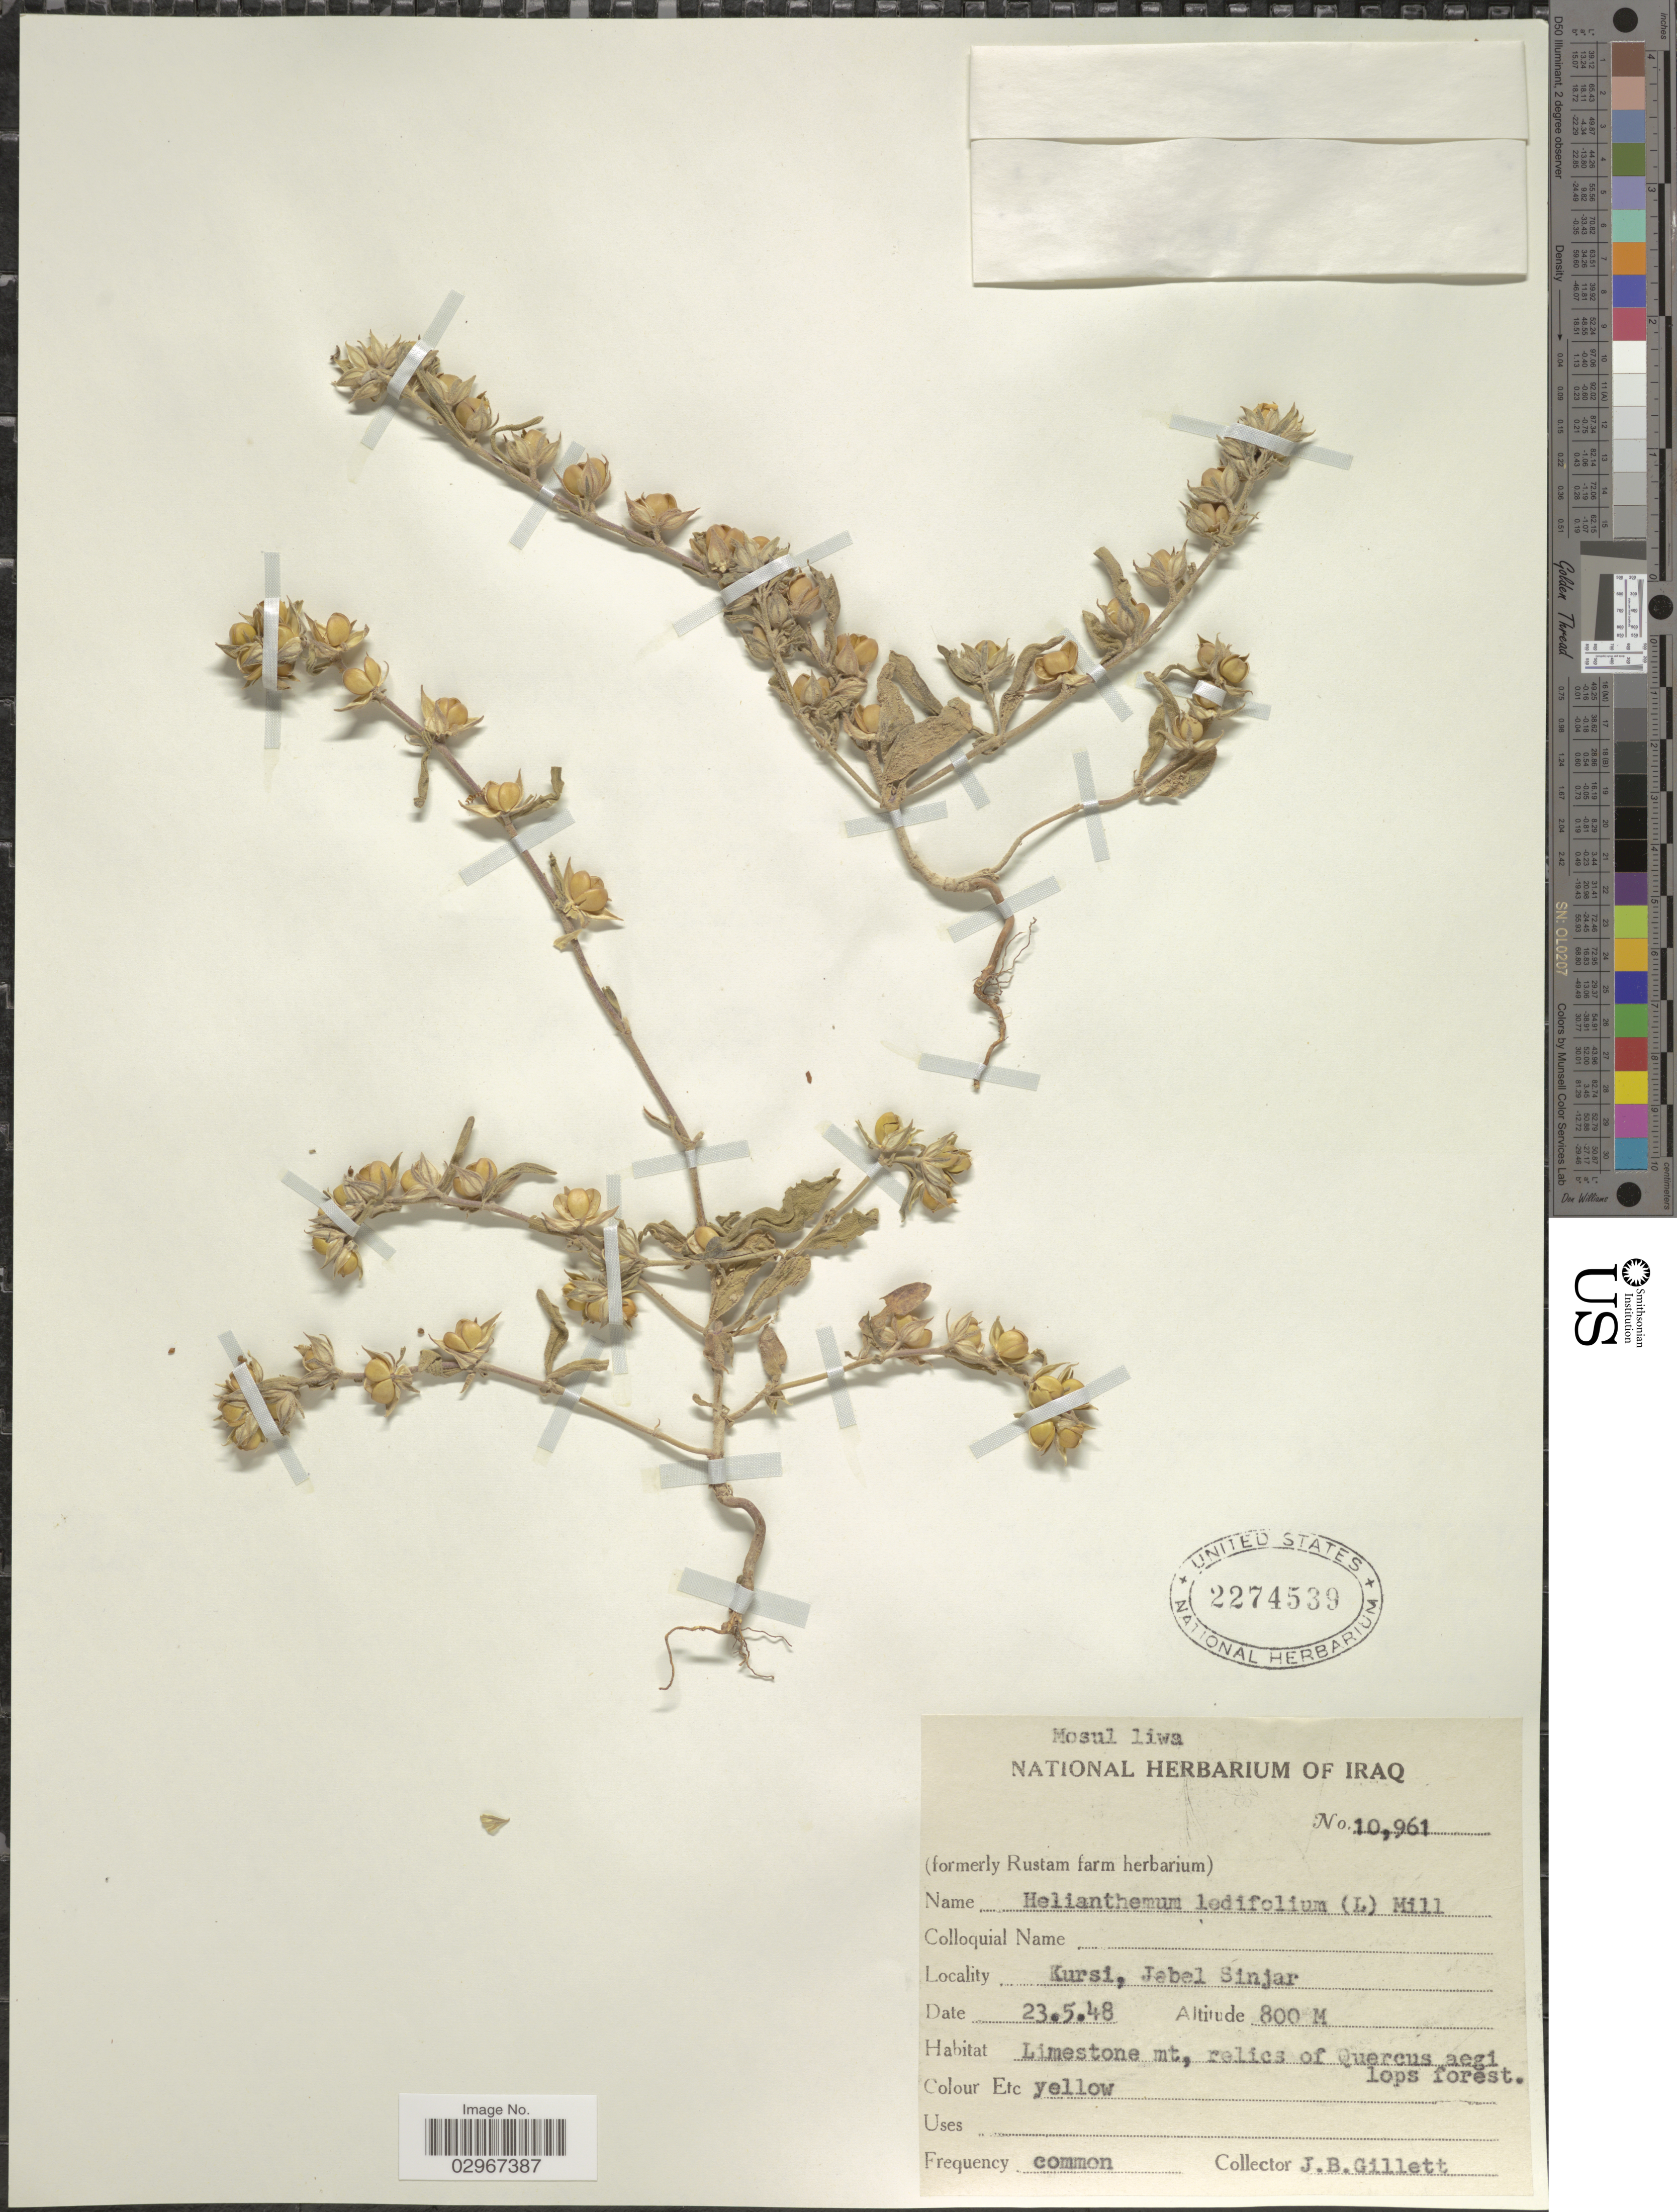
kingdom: Plantae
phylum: Tracheophyta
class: Magnoliopsida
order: Malvales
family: Cistaceae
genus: Helianthemum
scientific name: Helianthemum ledifolium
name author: (L.) Mill.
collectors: J. B. Gillett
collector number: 10961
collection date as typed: Transcribed d/m/y: 23/5/48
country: Iraq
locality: Mosul liwa. Kursi, Jebel Sinjar.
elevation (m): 800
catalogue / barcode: US 2274539